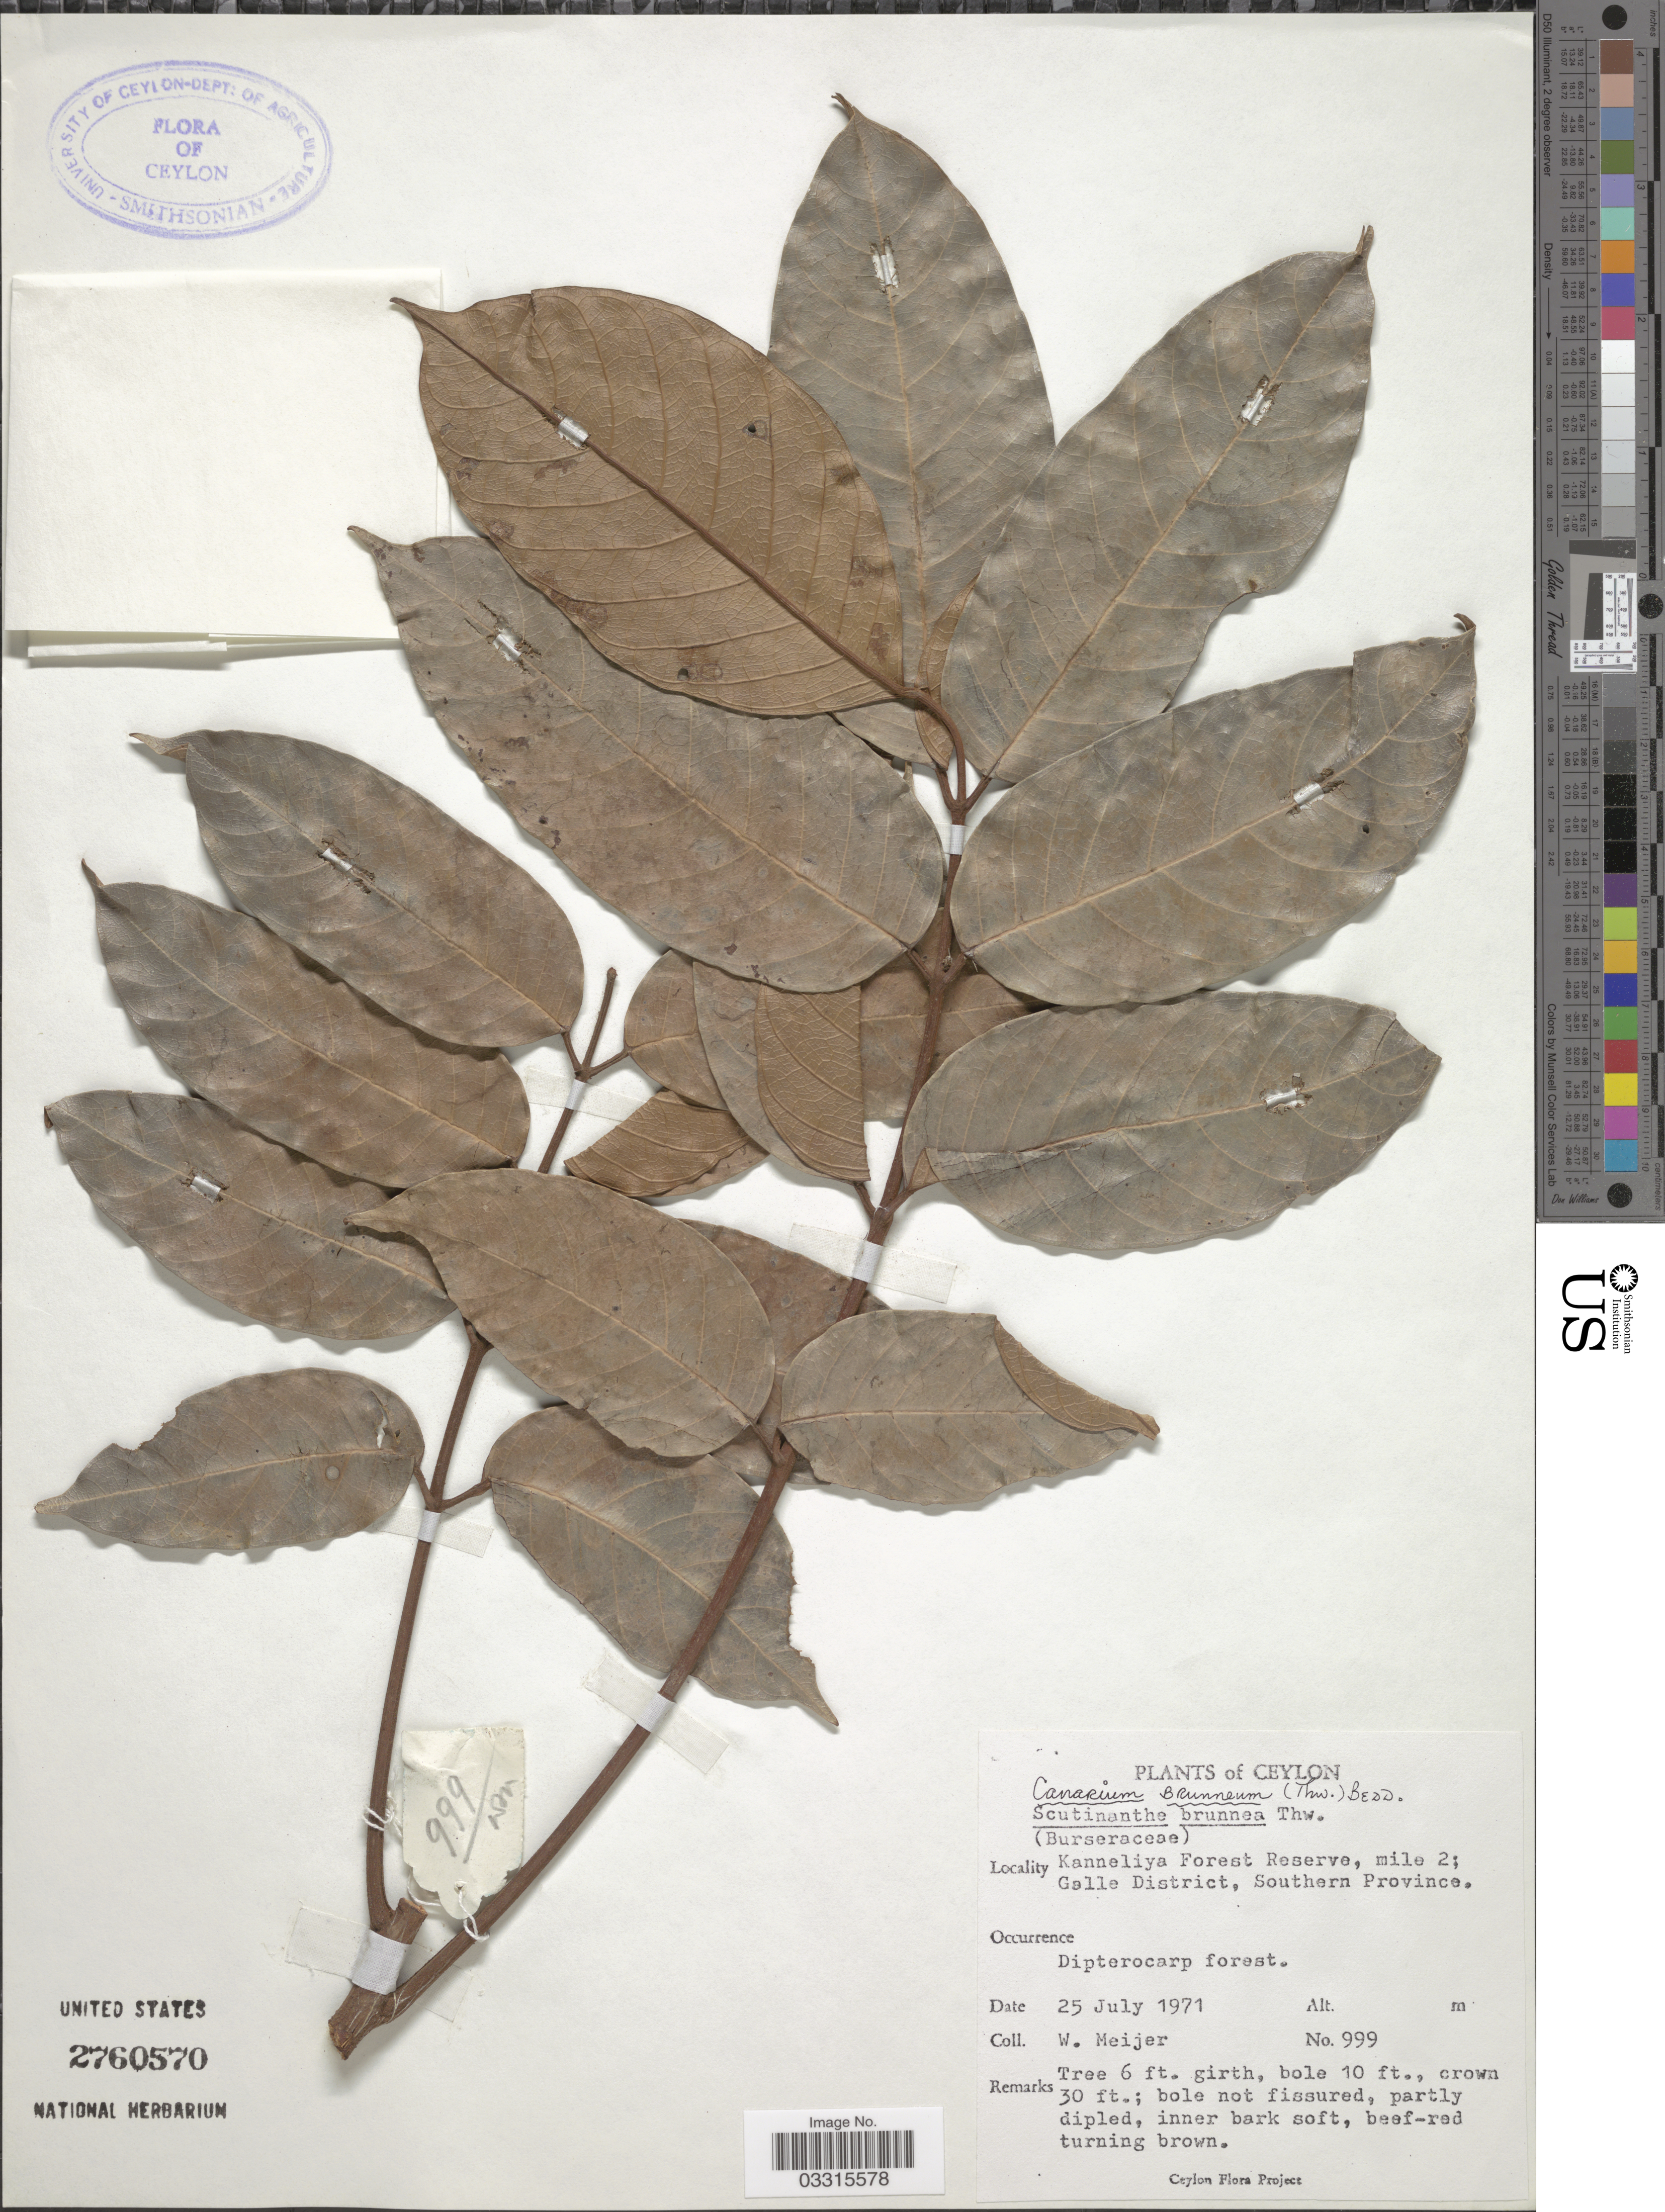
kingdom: Plantae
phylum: Tracheophyta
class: Magnoliopsida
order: Sapindales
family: Burseraceae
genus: Canarium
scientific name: Canarium brunneum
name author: Bedd.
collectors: W. Meijer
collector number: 999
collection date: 1971-07-25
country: Sri Lanka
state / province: Southern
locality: Ceylon. Kanneliya Forest Reserve, mile 2; Galle District.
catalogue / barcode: US 2760570